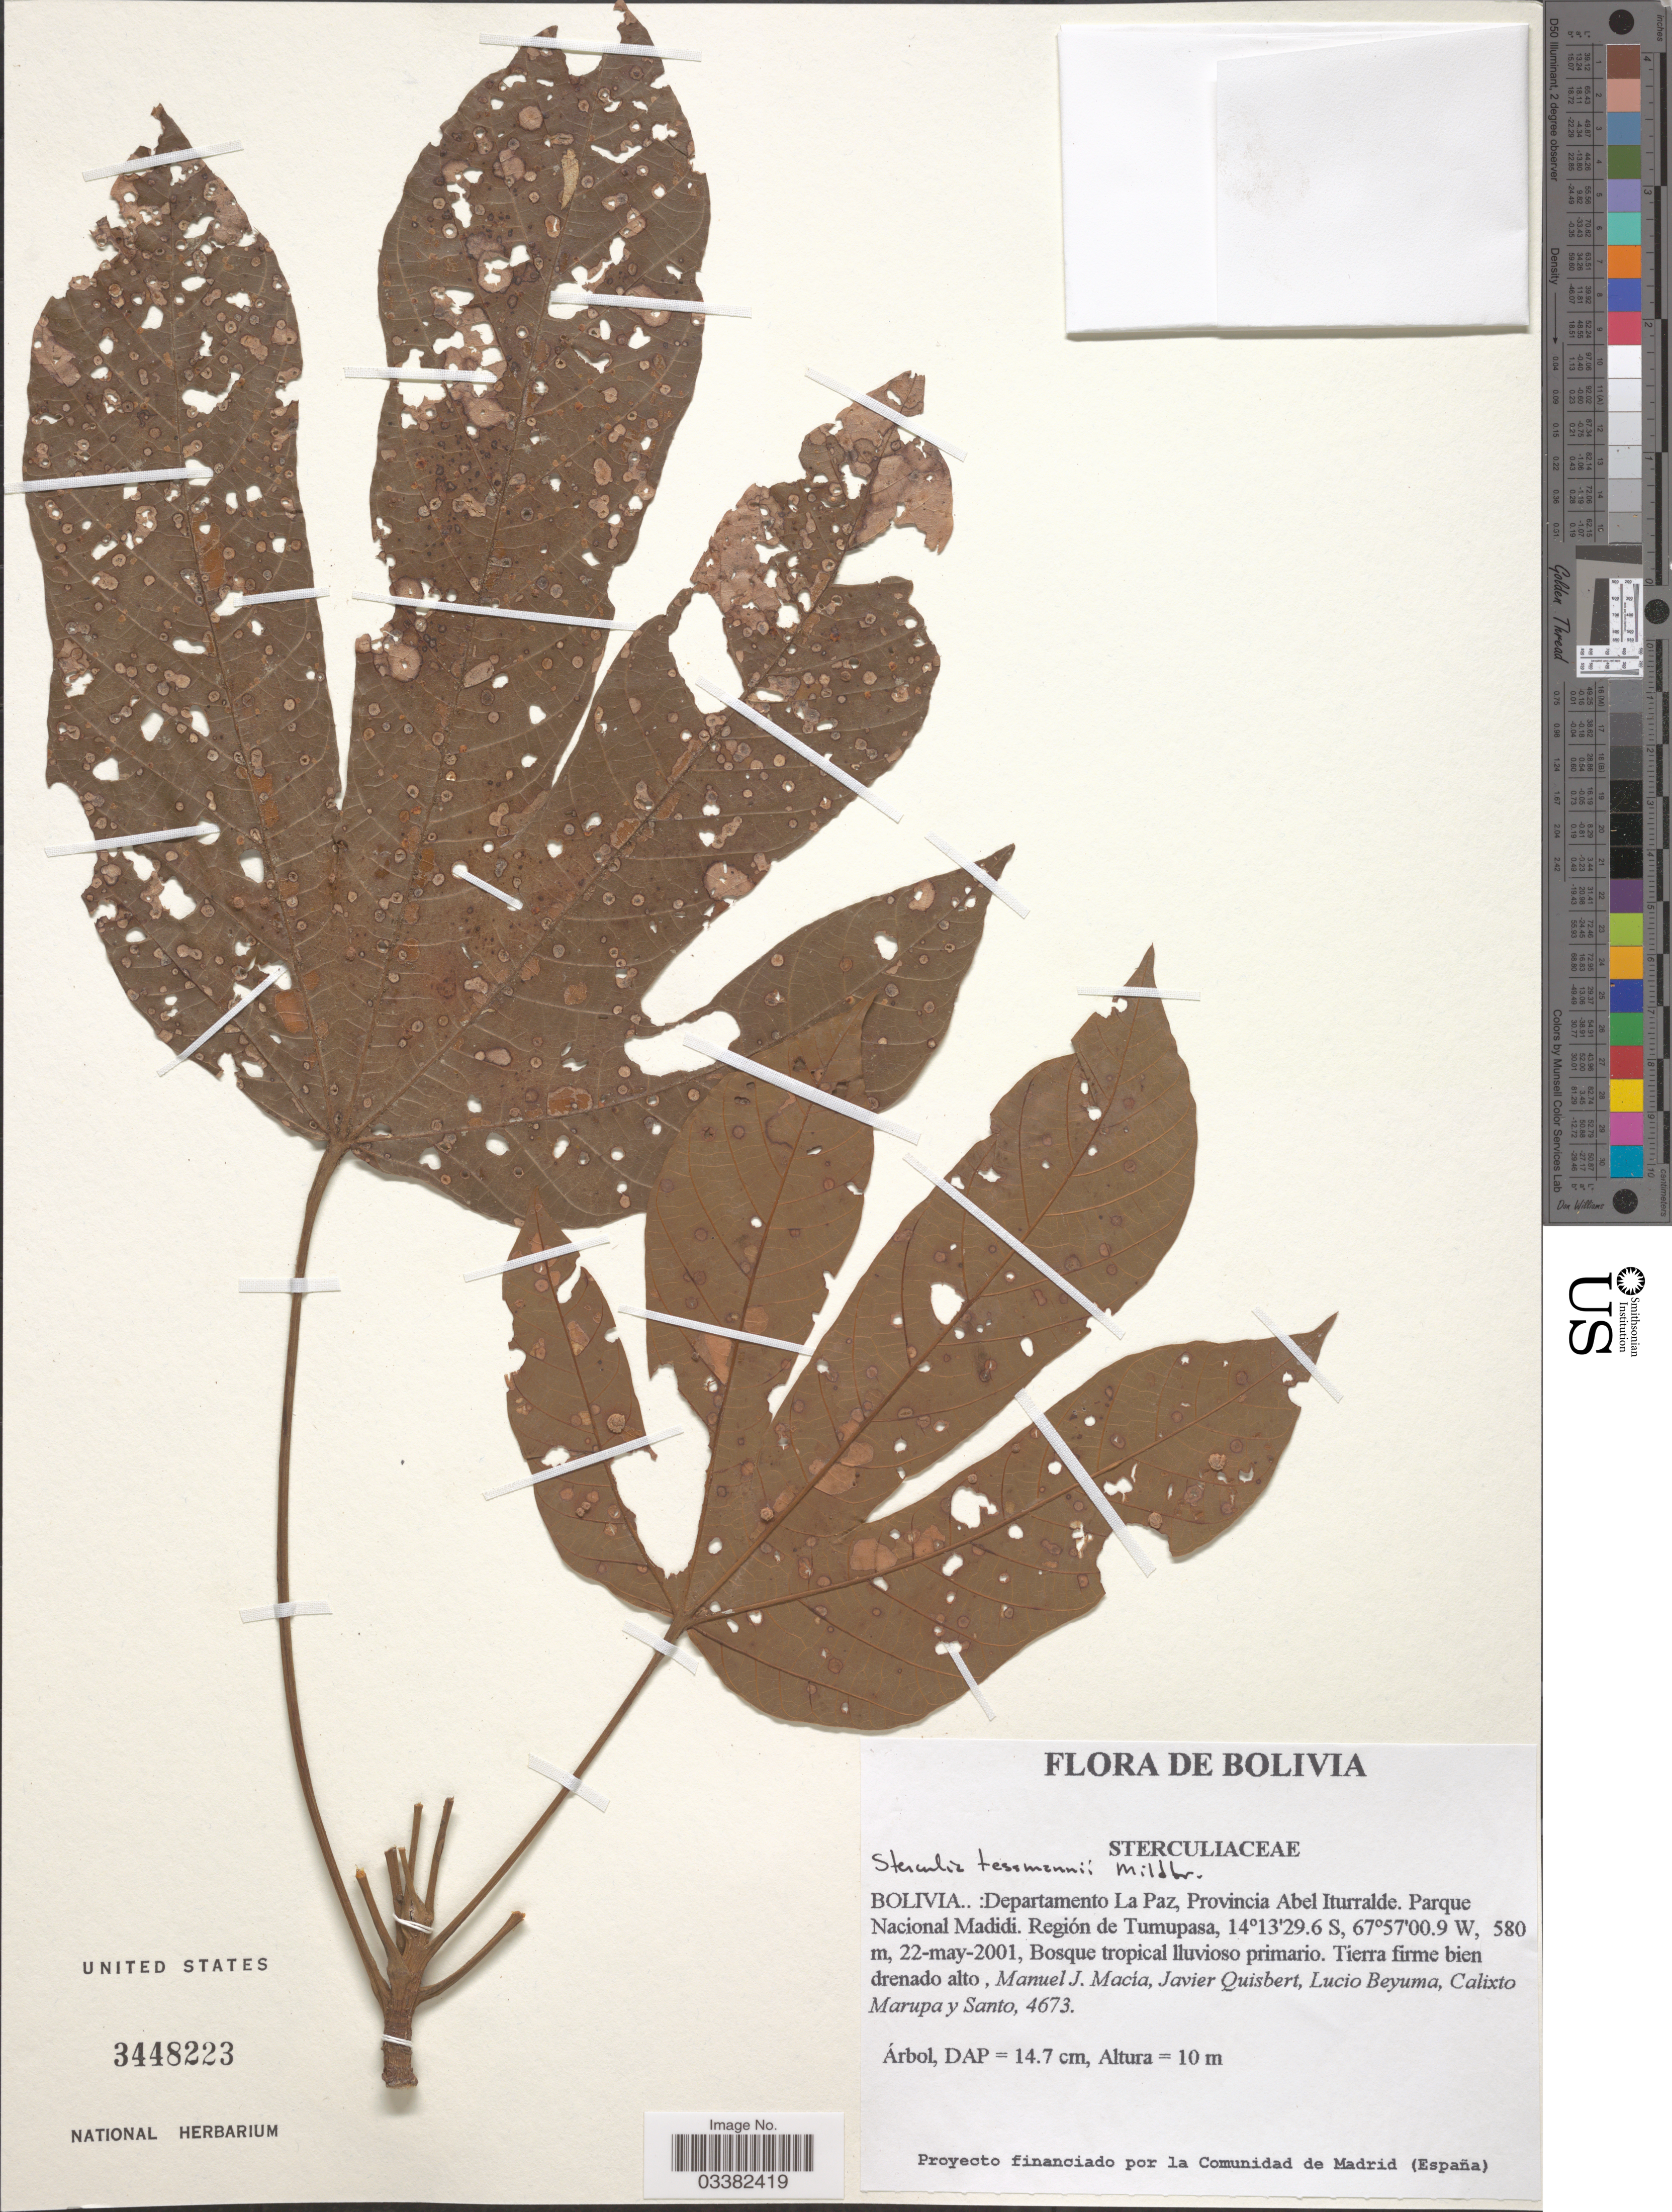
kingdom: Plantae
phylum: Tracheophyta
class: Magnoliopsida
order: Malvales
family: Malvaceae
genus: Sterculia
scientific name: Sterculia tessmannii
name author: Mildbr.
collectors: M. Macia, J. Quisbert, L. Beyuma & C. Marupa y Santo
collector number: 4673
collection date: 2001-05-22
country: Bolivia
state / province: La Paz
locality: Departamento La Paz, Provincia Abel Iturralde. Parque Nacional Madidi. Región de Tumupasa.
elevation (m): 580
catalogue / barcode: US 3448223